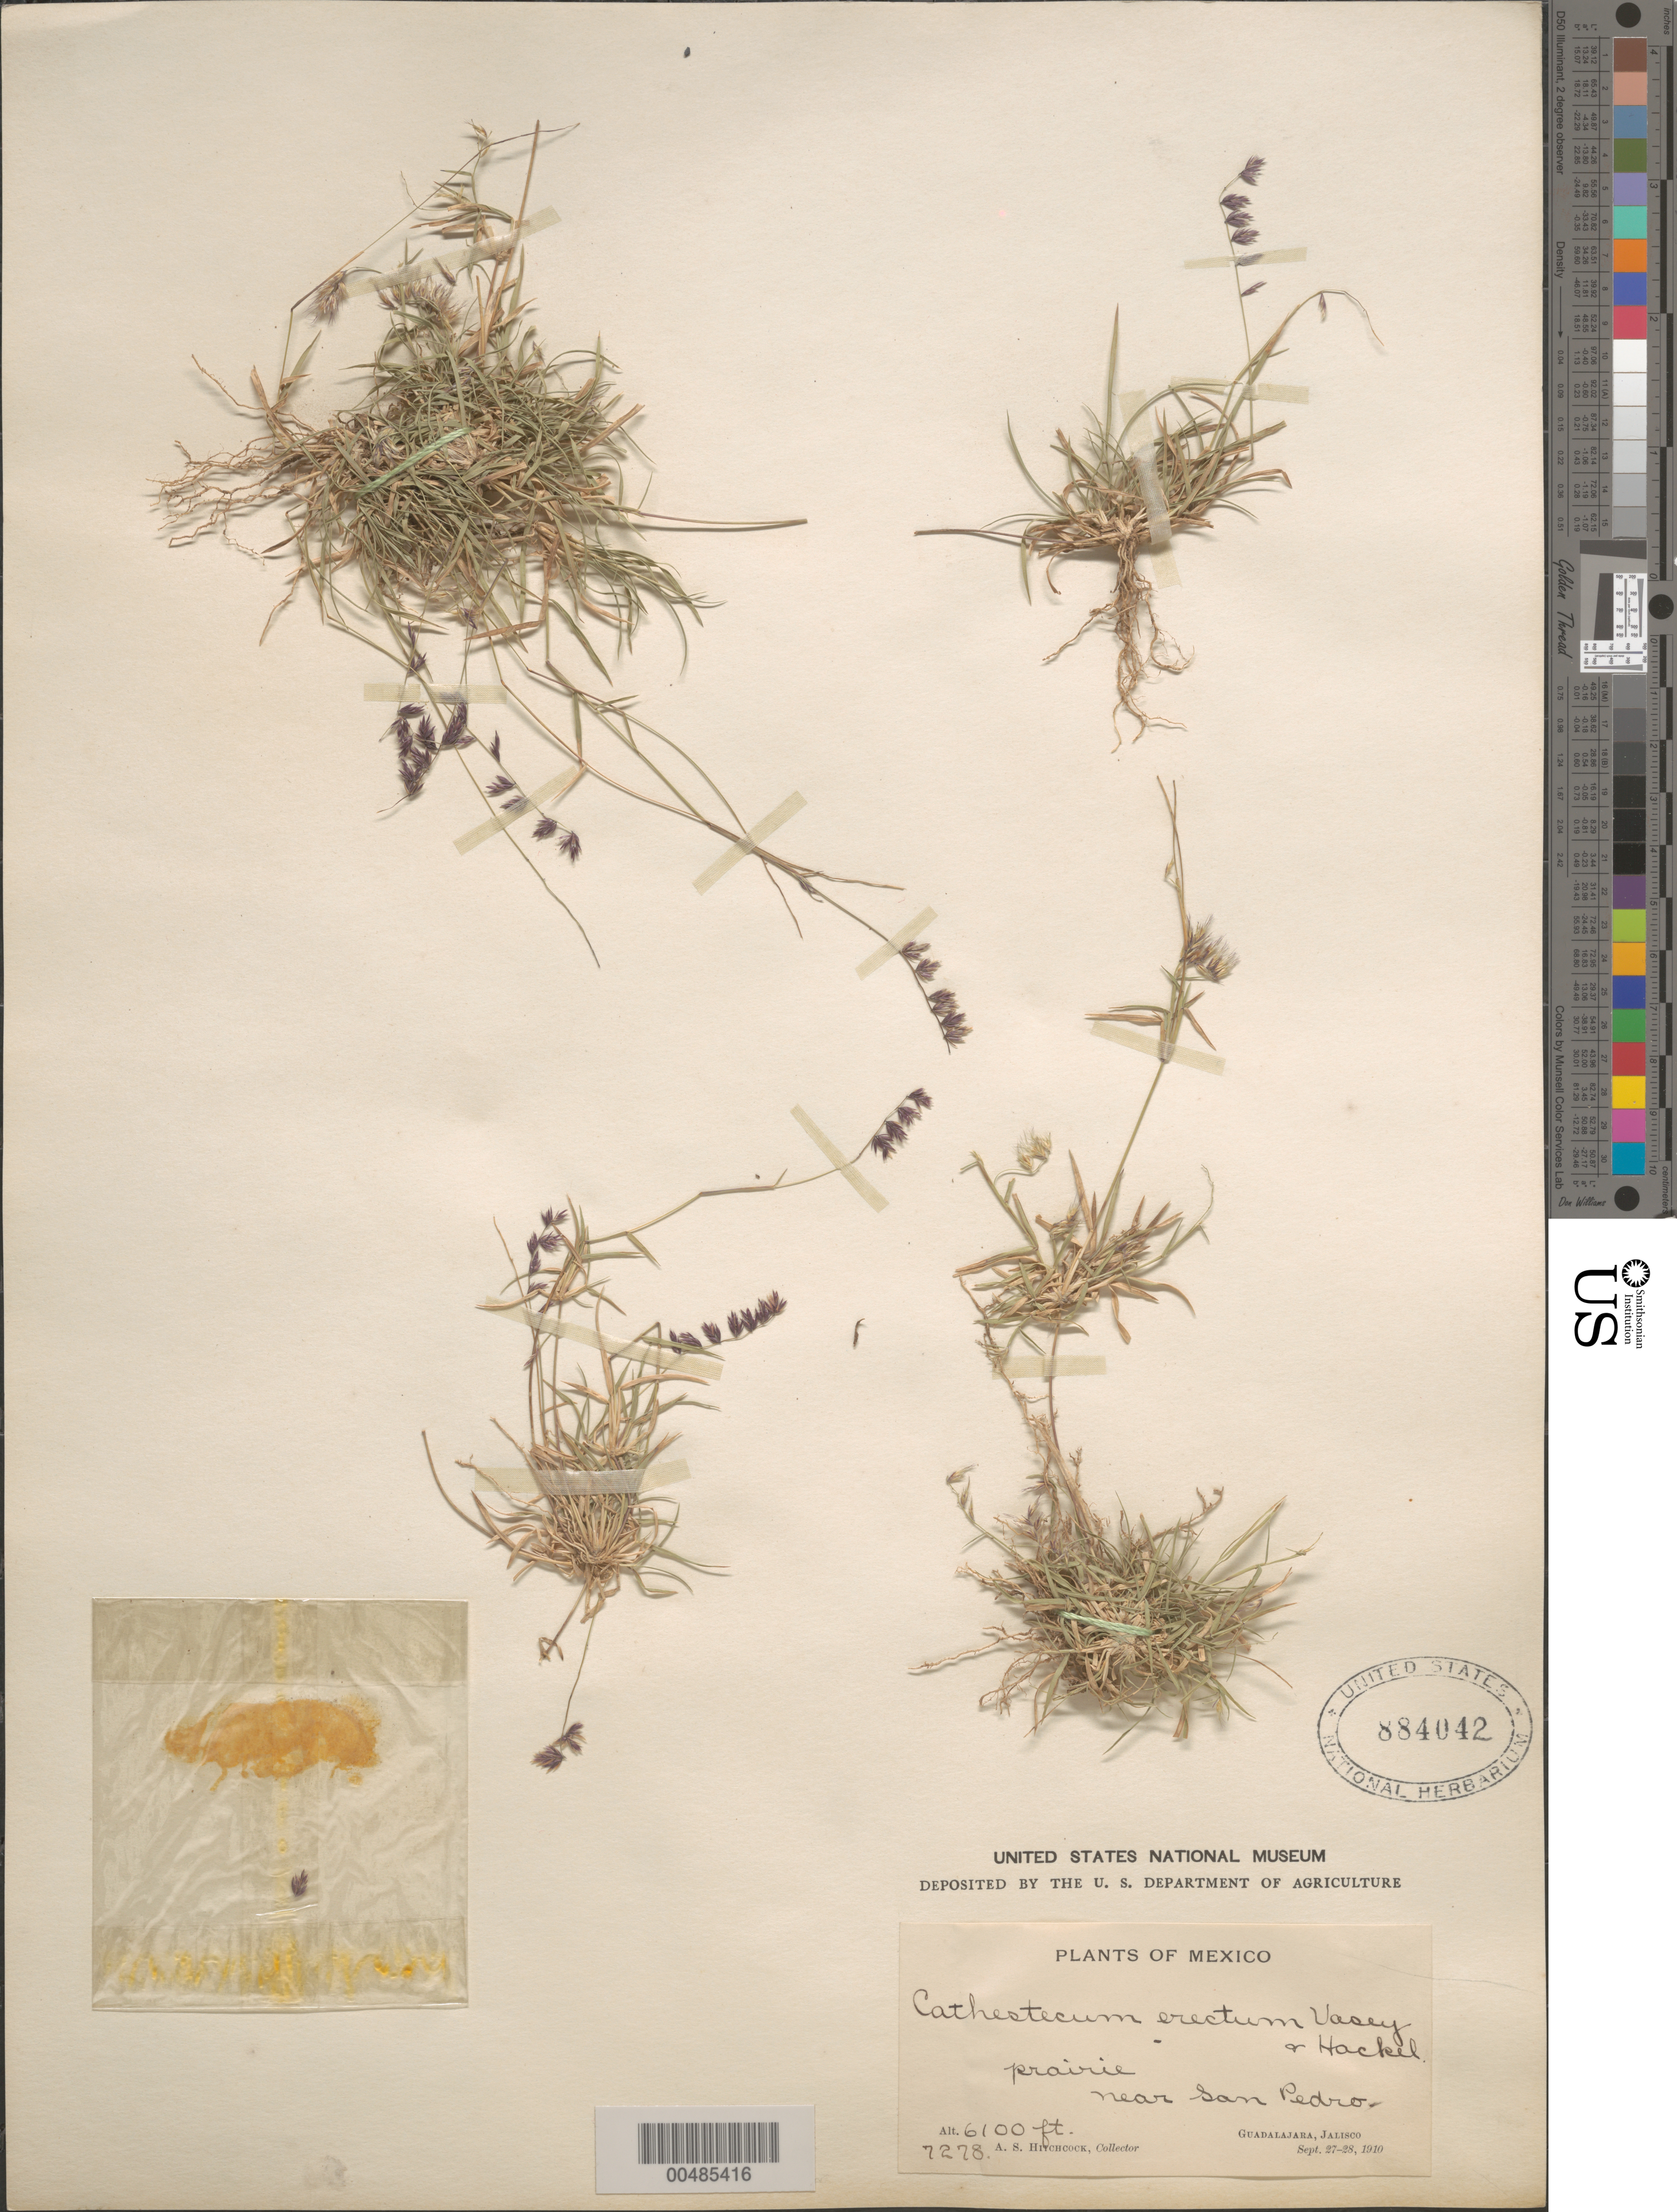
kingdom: Plantae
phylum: Tracheophyta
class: Liliopsida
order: Poales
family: Poaceae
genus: Cathestecum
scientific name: Cathestecum brevifolium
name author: Swallen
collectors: A. S. Hitchcock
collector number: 7278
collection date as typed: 27 Sep 1910 to 28 Sep 1910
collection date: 1910-09-27/1910-09-28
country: Mexico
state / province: Jalisco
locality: Guadalajara, near San Pedro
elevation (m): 1859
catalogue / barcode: US 884042